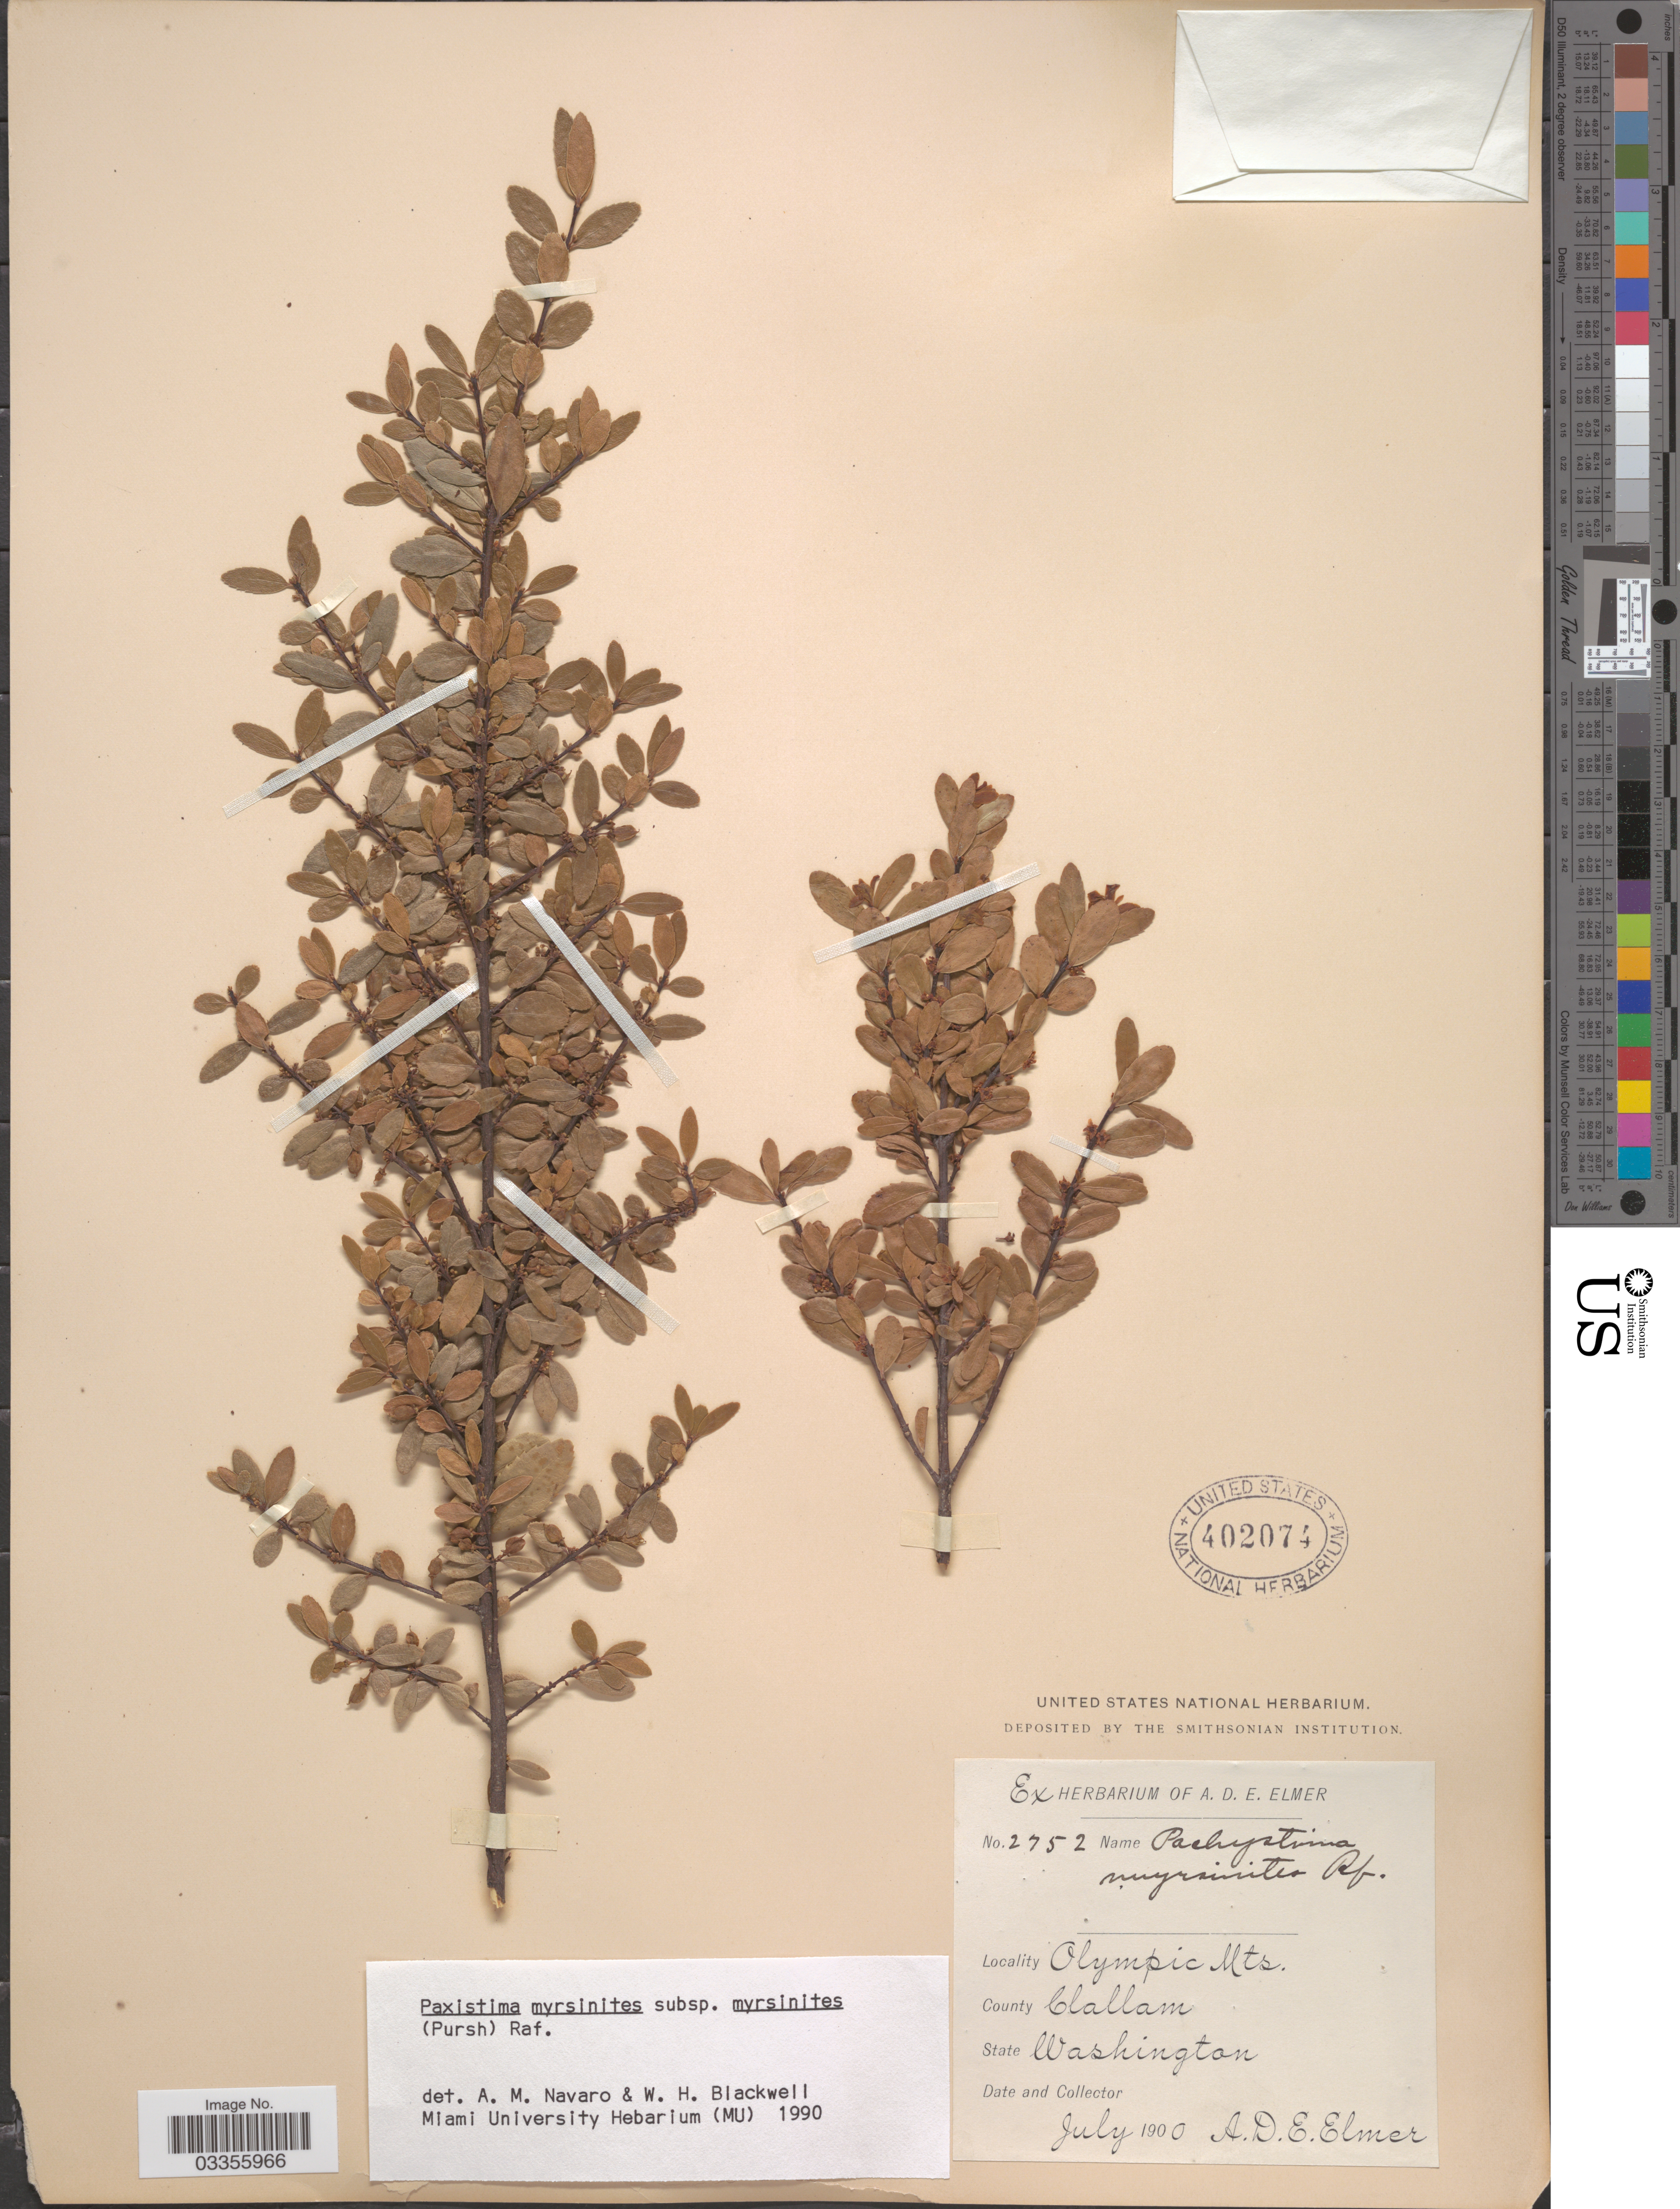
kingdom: Plantae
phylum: Tracheophyta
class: Magnoliopsida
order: Celastrales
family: Celastraceae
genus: Paxistima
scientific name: Paxistima myrsinites subsp. myrsinites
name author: (Pursh) Raf.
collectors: A. D. E. Elmer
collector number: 2752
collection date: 1900-07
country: United States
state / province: Washington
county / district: Clallam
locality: Olympic Mts. County Clallam.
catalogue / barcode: US 402074